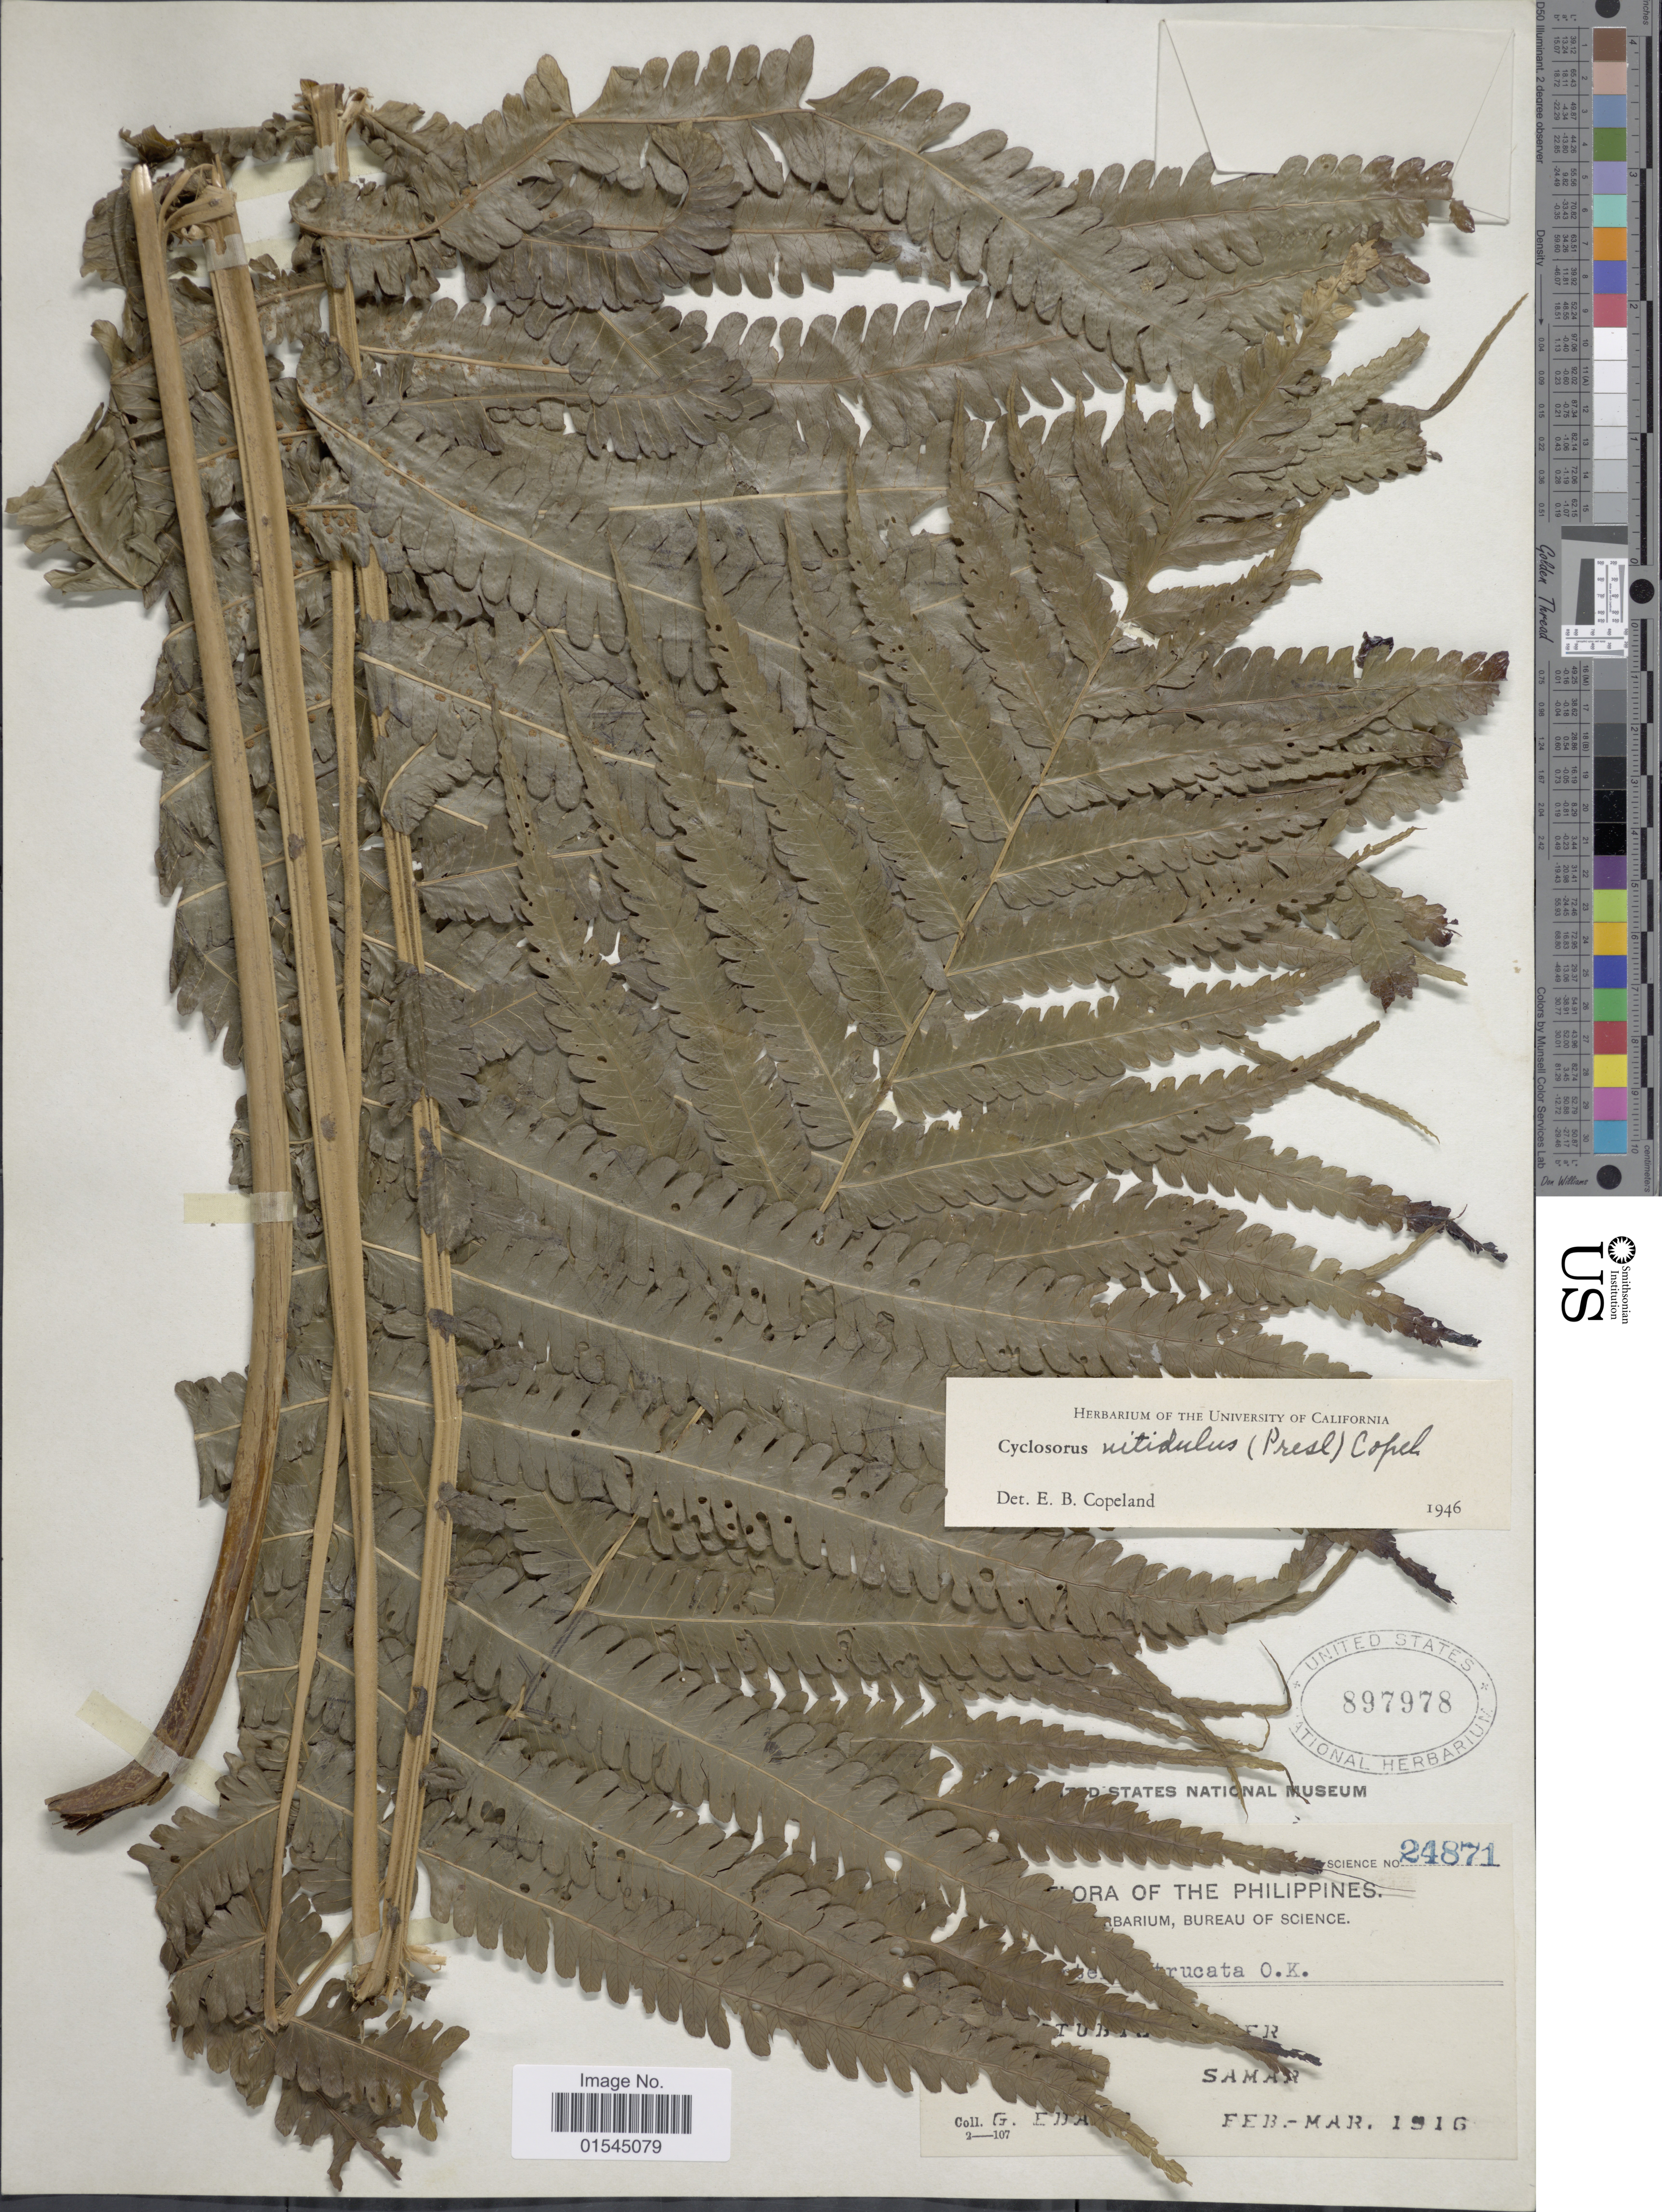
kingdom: Plantae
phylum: Tracheophyta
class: Polypodiopsida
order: Polypodiales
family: Thelypteridaceae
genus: Sphaerostephanos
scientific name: Sphaerostephanos productus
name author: (Kaulf.) Holttum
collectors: G. Edaño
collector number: Bureau of Science 24871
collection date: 1916-02/1916-03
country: Philippines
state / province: Eastern Visayas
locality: [illegible text] Samar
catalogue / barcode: US 897978